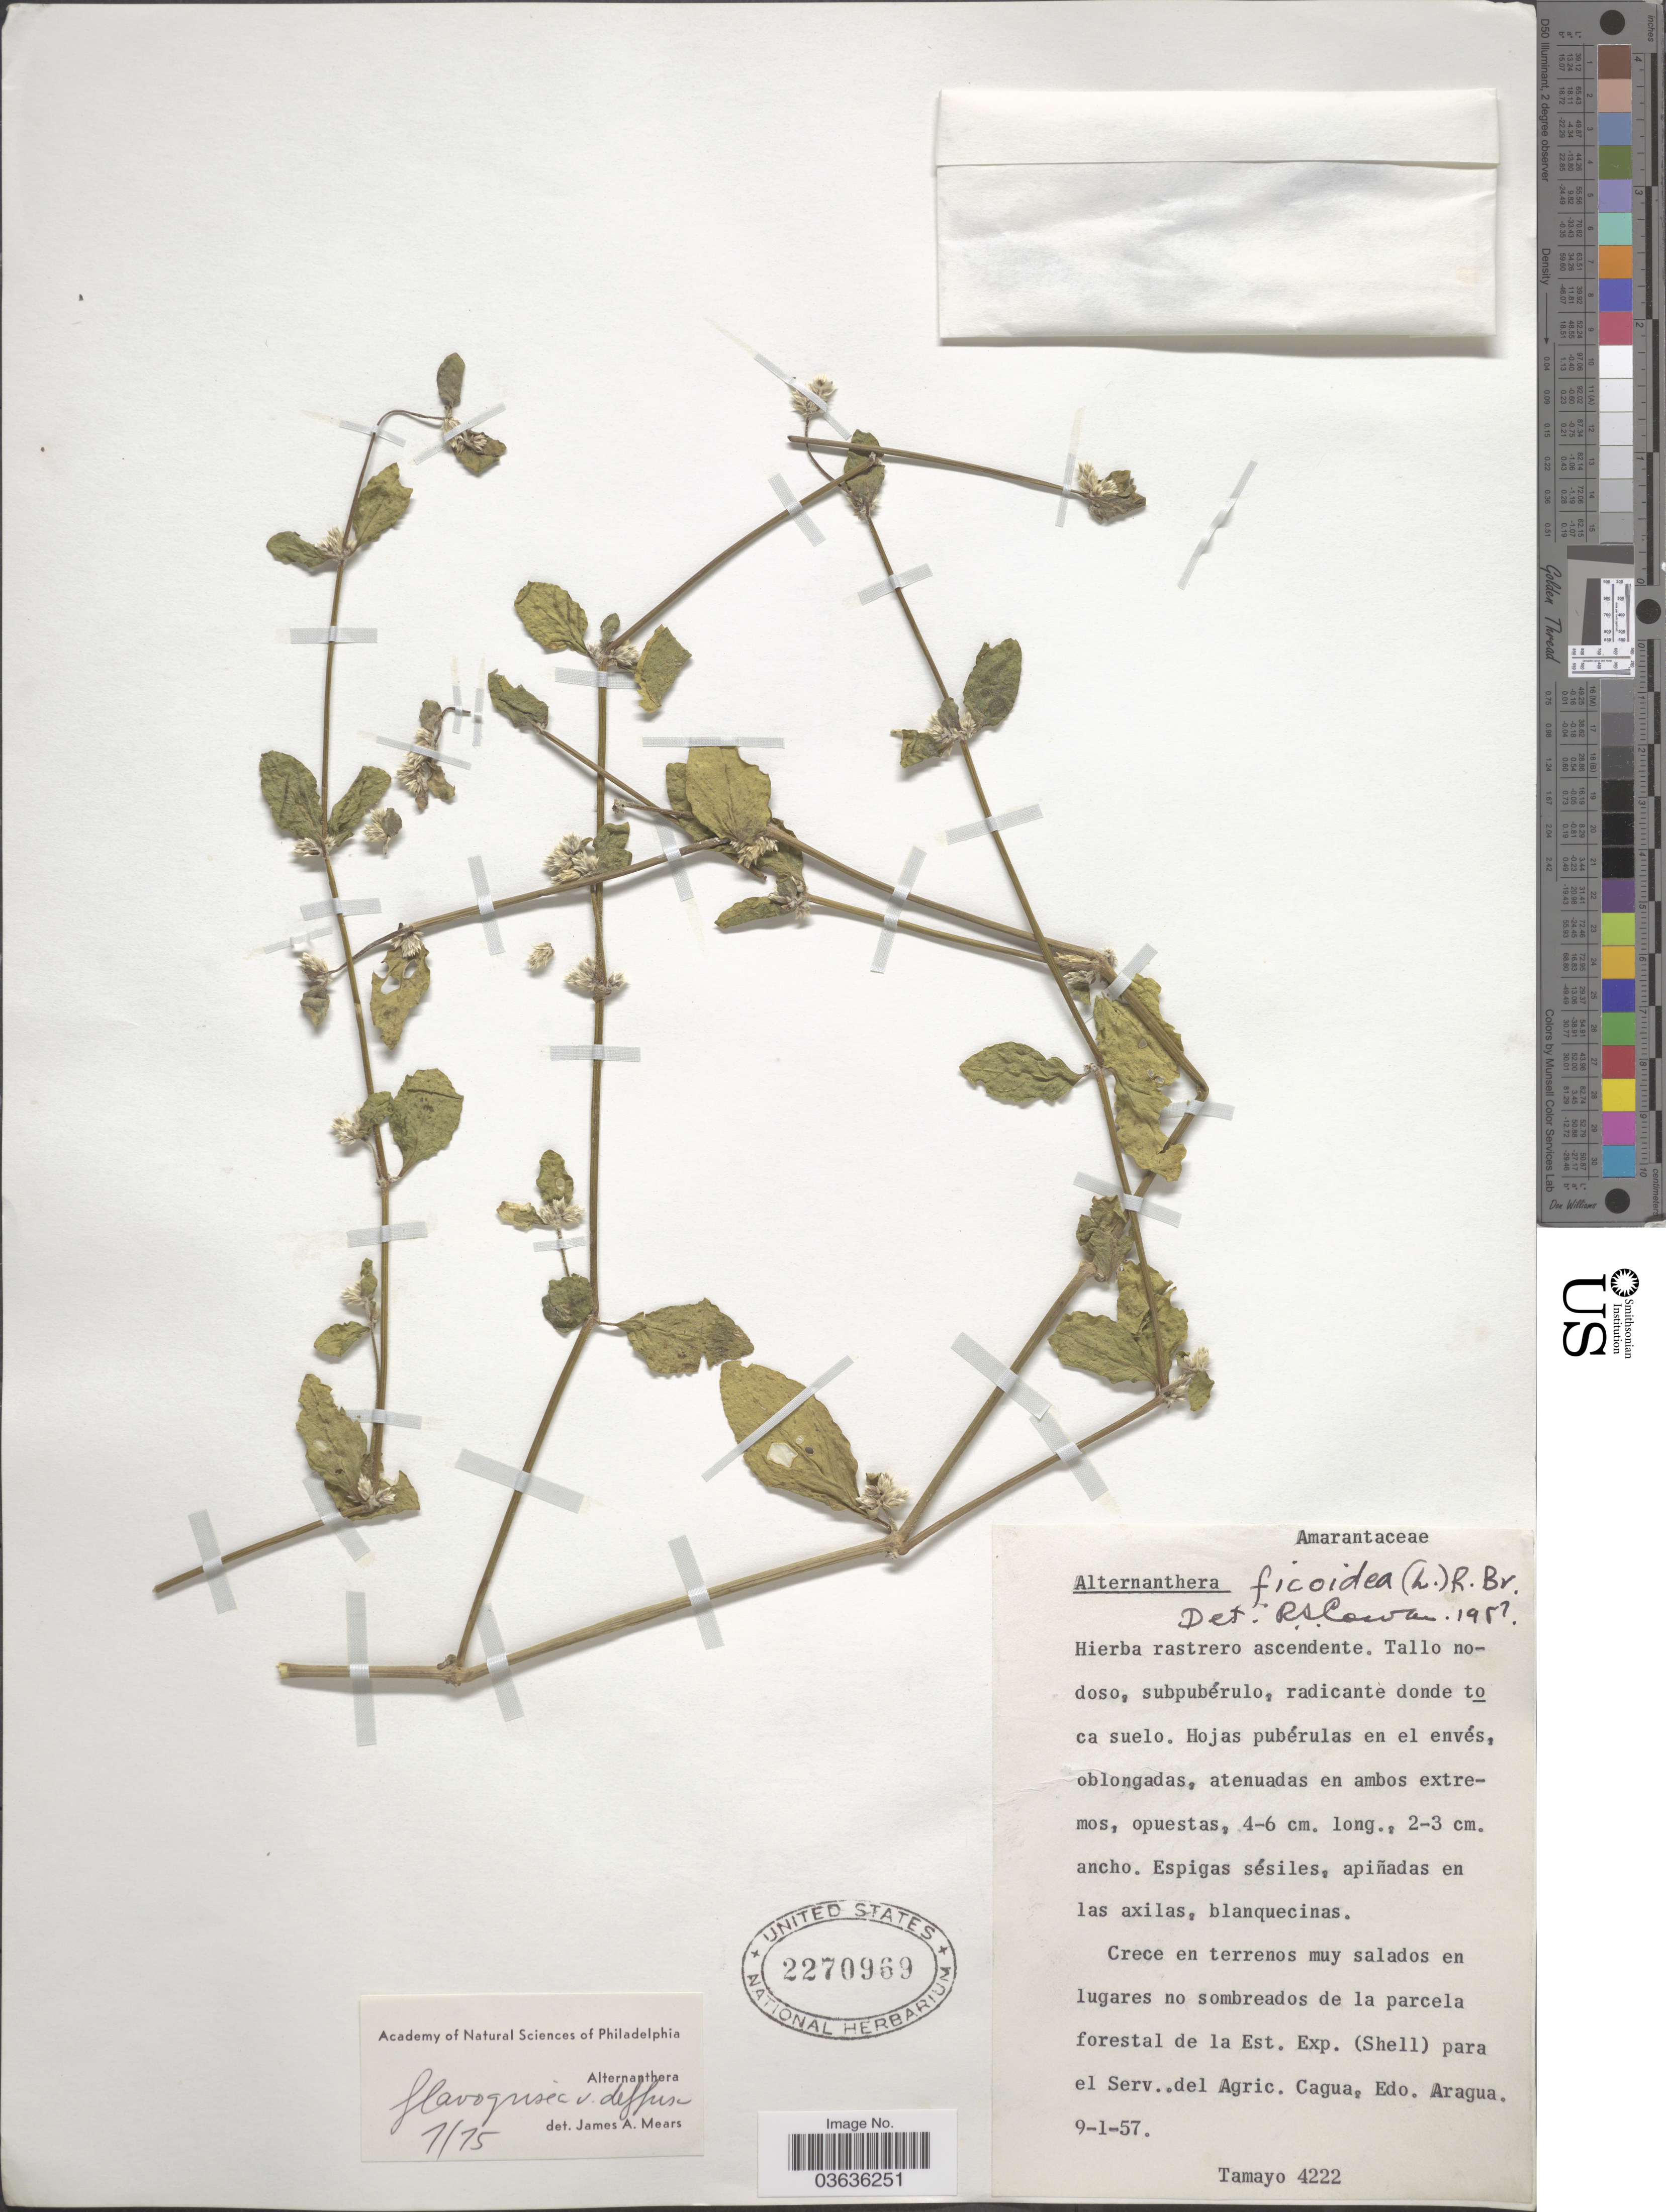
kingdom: Plantae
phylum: Tracheophyta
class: Magnoliopsida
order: Caryophyllales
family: Amaranthaceae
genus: Alternanthera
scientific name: Alternanthera flavogrisea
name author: Urb.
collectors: -. Tamayo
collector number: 4222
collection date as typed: Transcribed d/m/y: 9/1/57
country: Venezuela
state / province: Aragua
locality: La parcela forestal de la Est. Exp. (Shell) para el Serv. del Agric. Cagua.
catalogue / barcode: US 2270969